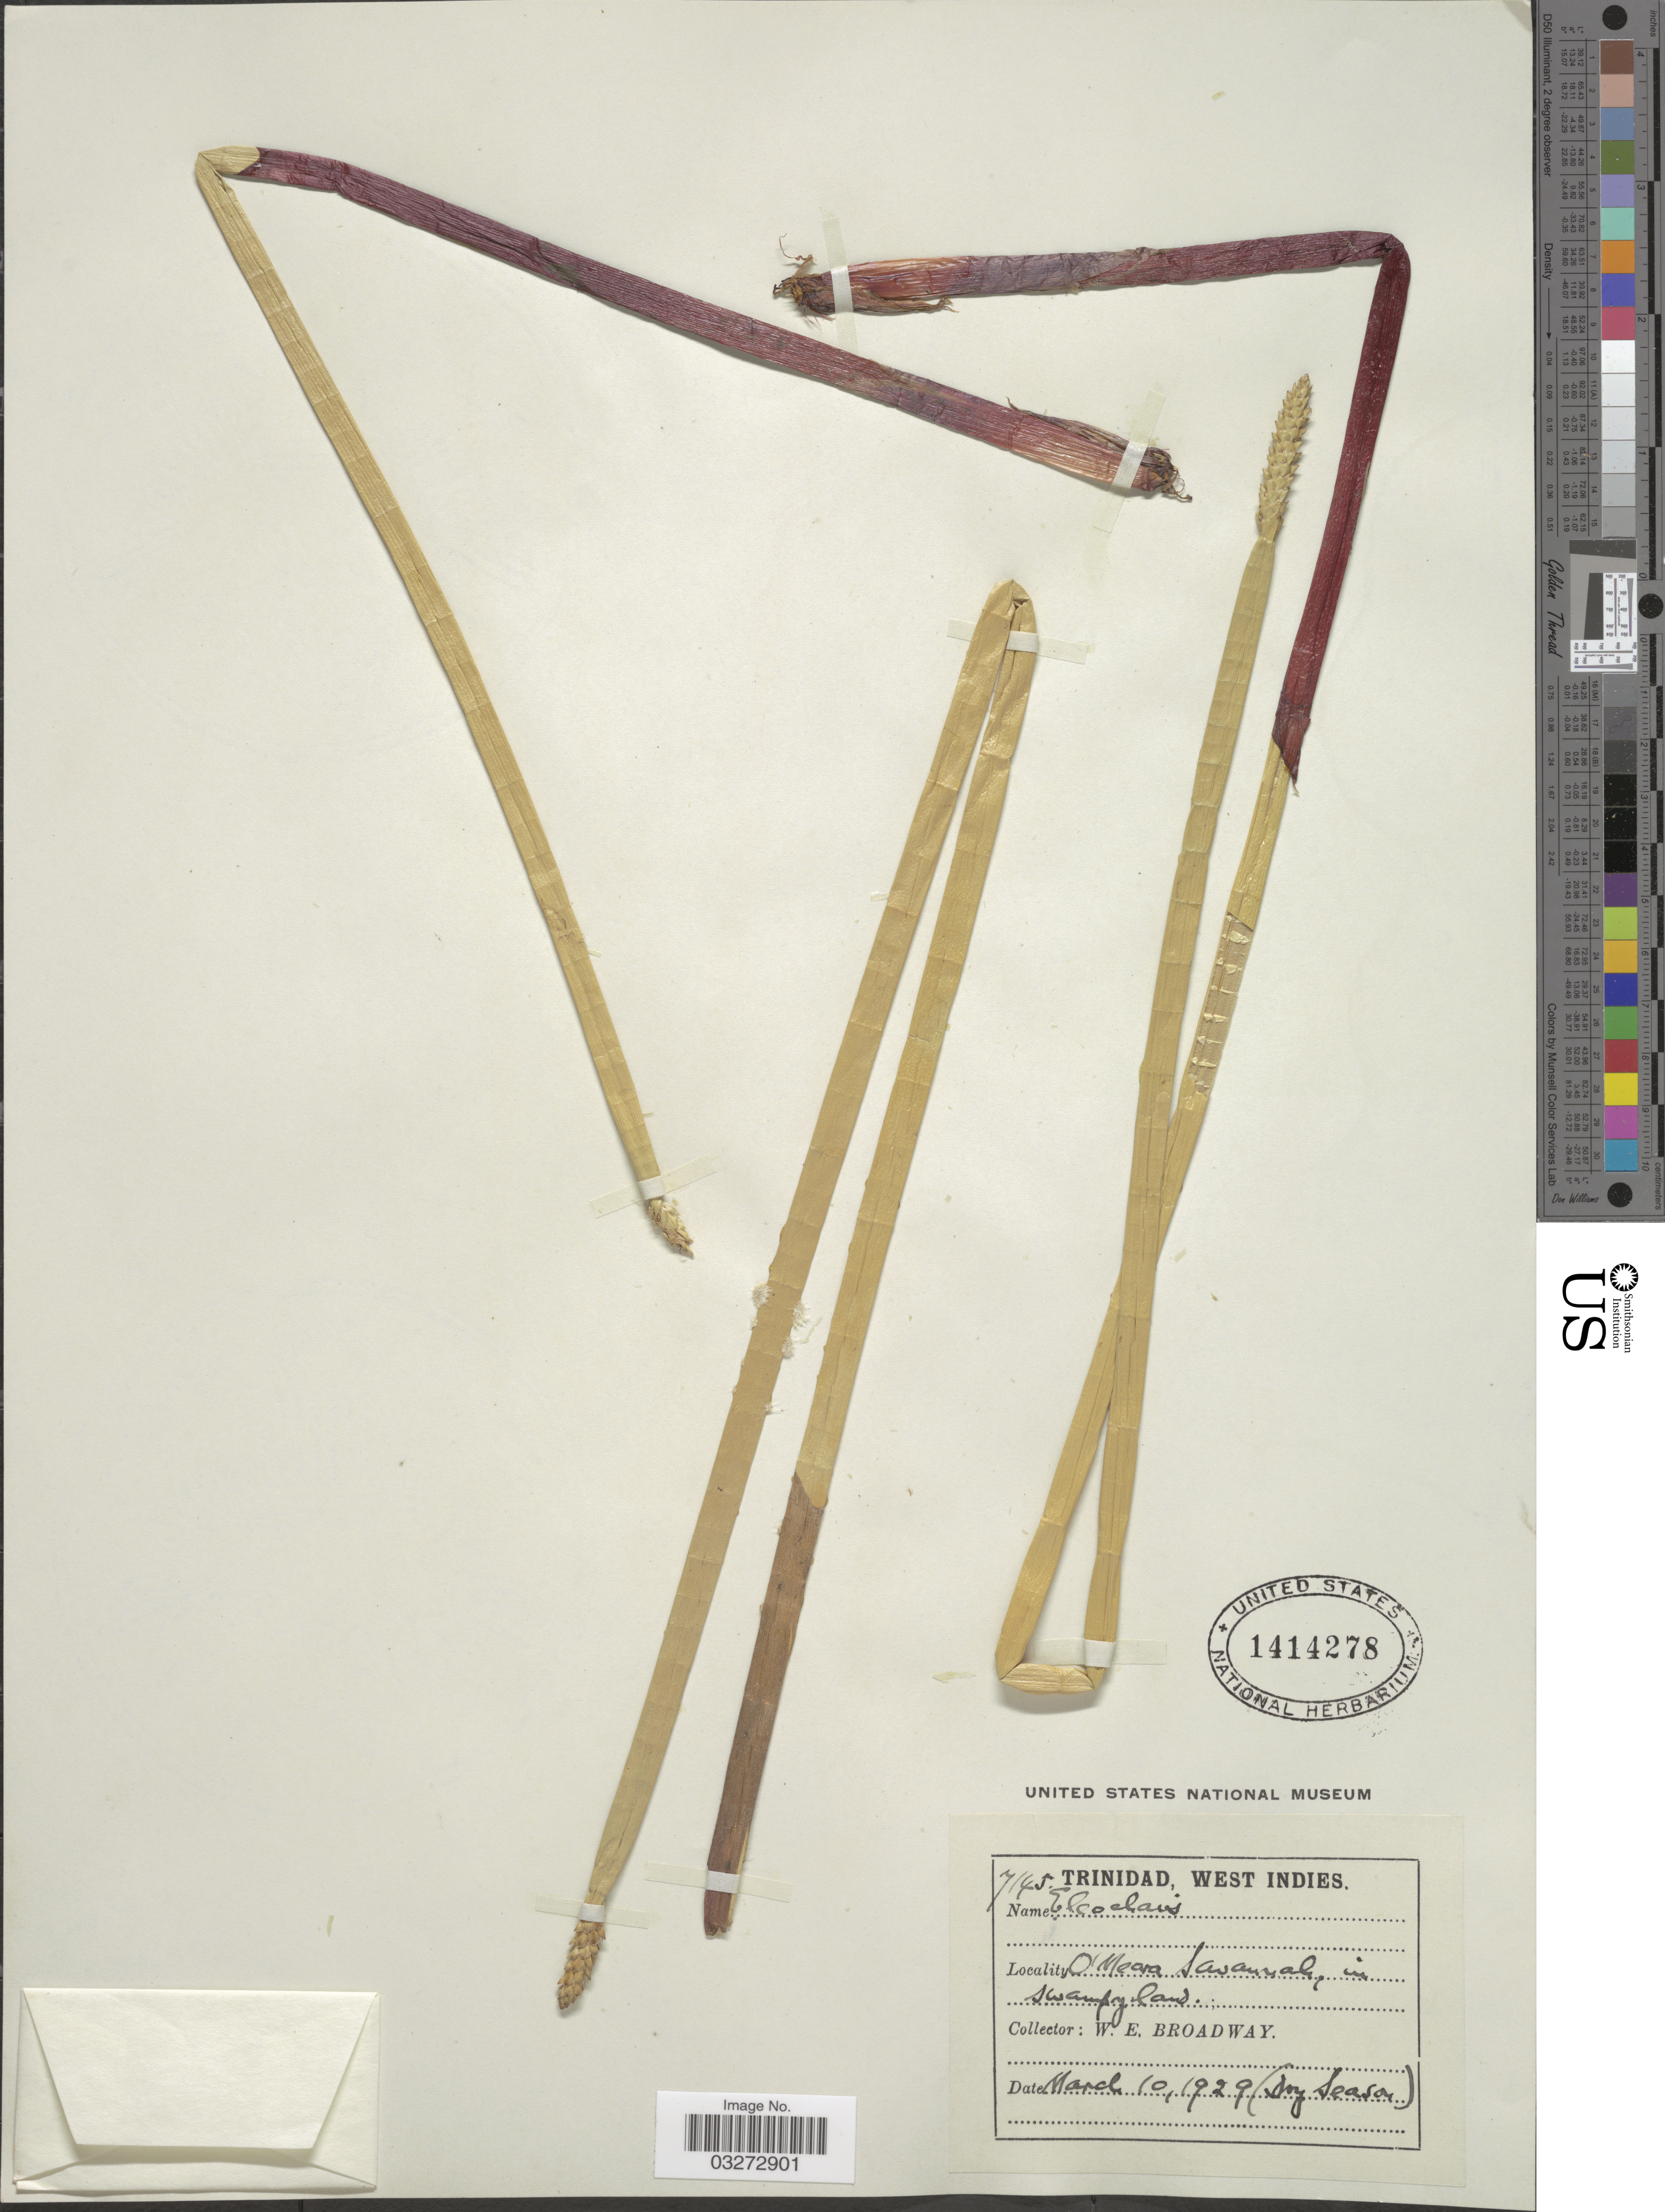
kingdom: Plantae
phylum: Tracheophyta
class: Liliopsida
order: Poales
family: Cyperaceae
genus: Eleocharis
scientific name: Eleocharis interstincta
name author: (Vahl) Roem. & Schult.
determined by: Strong, Mark T., (BOT), Smithsonian Institution - National Museum of Natural History (UNITED STATES)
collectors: W. E. Broadway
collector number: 7145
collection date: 1929-03-10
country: Trinidad and Tobago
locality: Trinidad, West Indies. O'Meara savannah.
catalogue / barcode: US 1414278